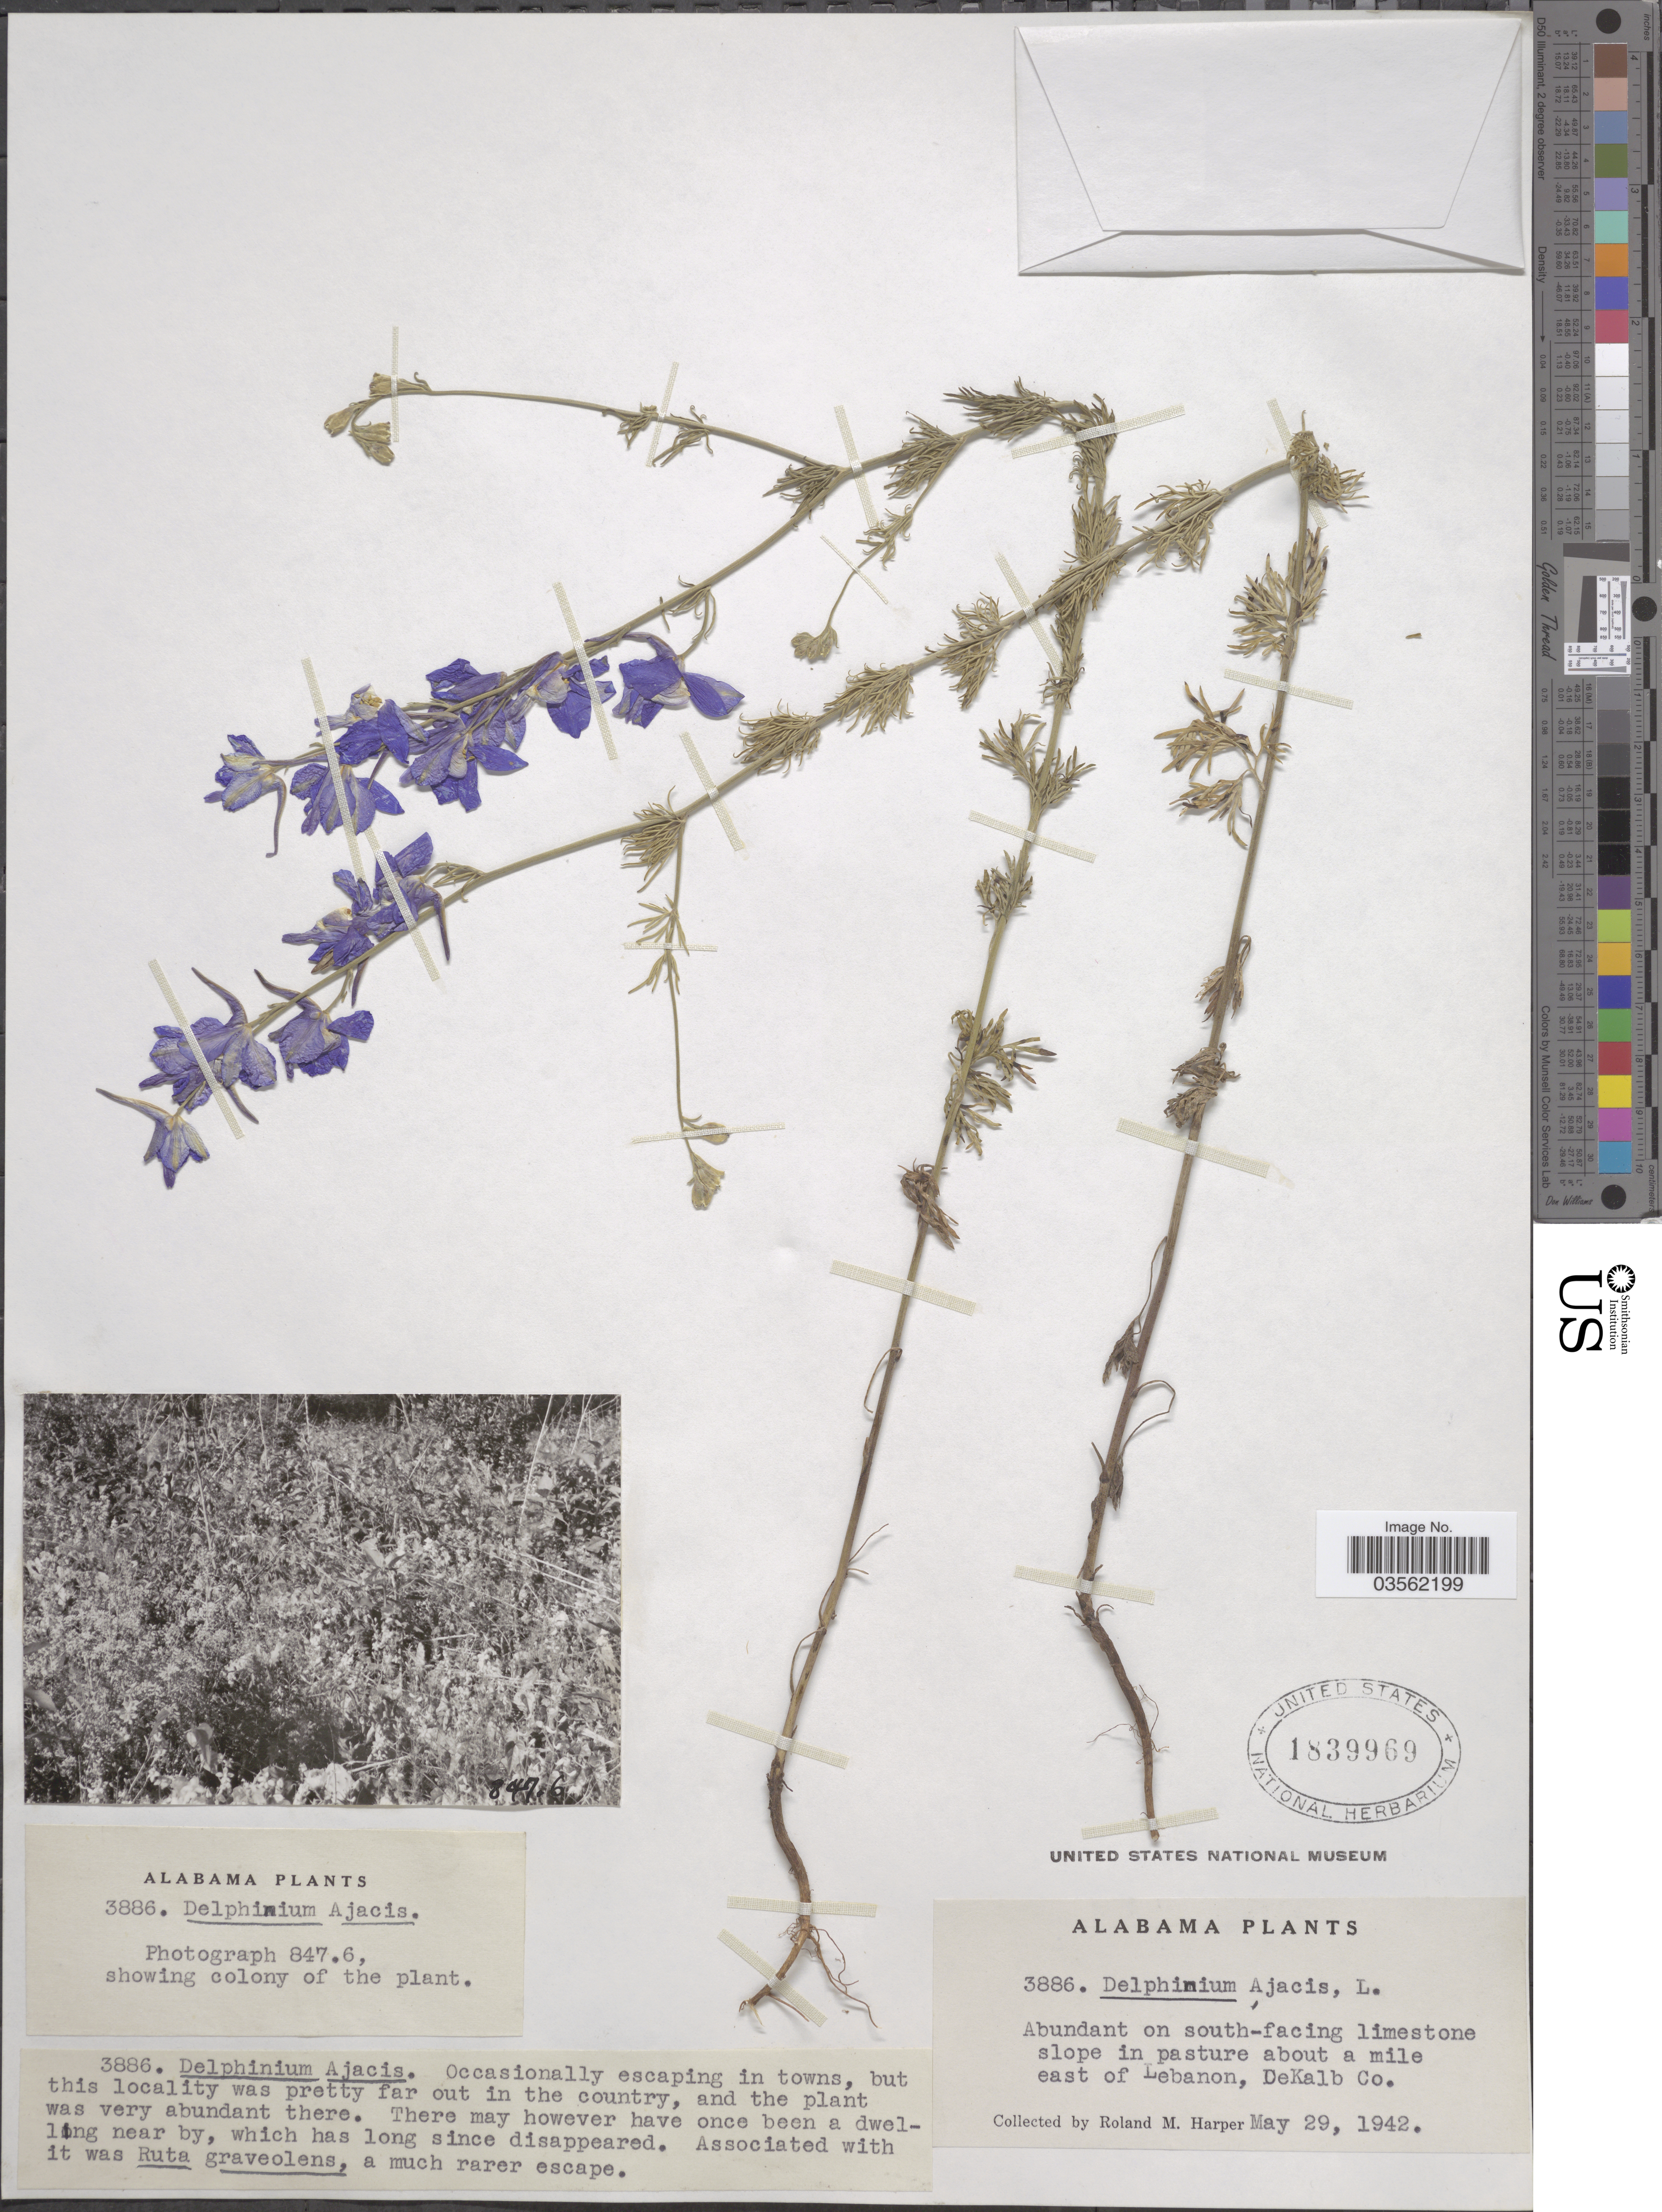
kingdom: Plantae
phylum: Tracheophyta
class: Magnoliopsida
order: Ranunculales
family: Ranunculaceae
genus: Delphinium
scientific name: Delphinium ajacis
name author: L.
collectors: R. M. Harper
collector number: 3886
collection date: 1942-05-29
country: United States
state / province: Alabama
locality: Abundant on south-facing limestone slope in pasture about a mile east of Lebanon, DeKalb Co.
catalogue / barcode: US 1839969